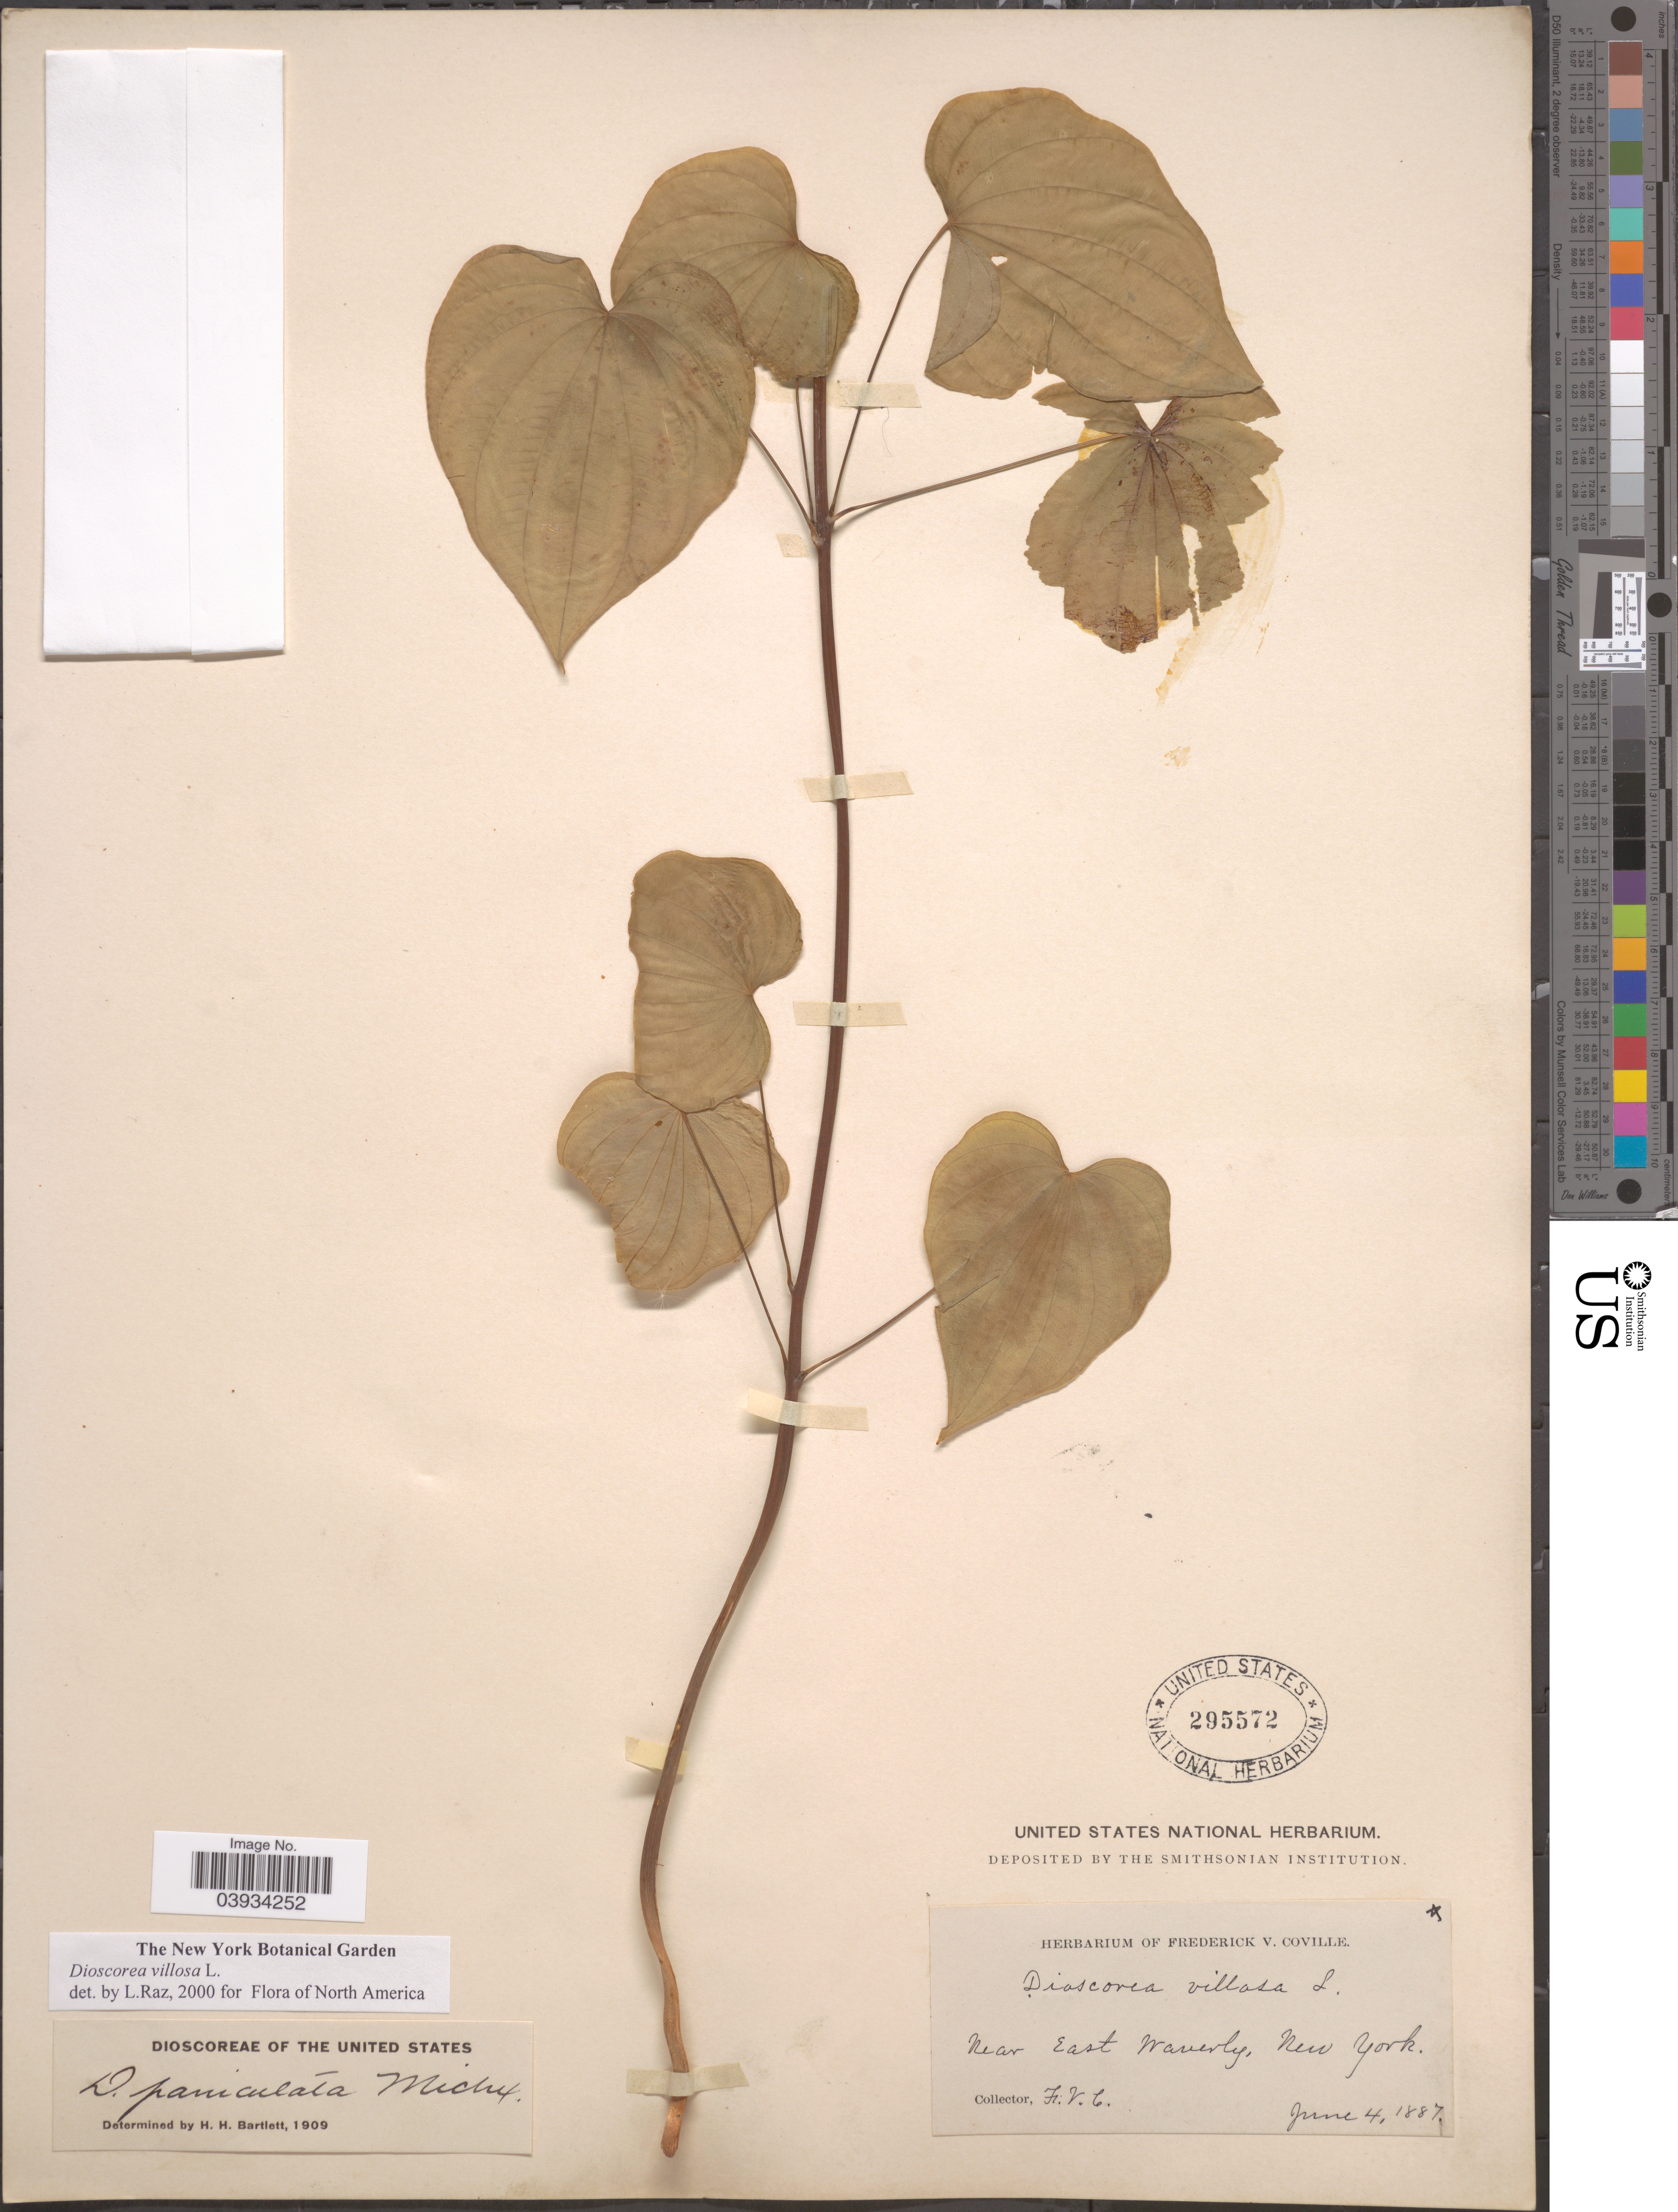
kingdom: Plantae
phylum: Tracheophyta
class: Liliopsida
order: Dioscoreales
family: Dioscoreaceae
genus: Dioscorea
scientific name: Dioscorea villosa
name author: L.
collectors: F. V. Coville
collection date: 1887-06-04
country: United States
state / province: New York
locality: Near East Waverly.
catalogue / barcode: US 295572